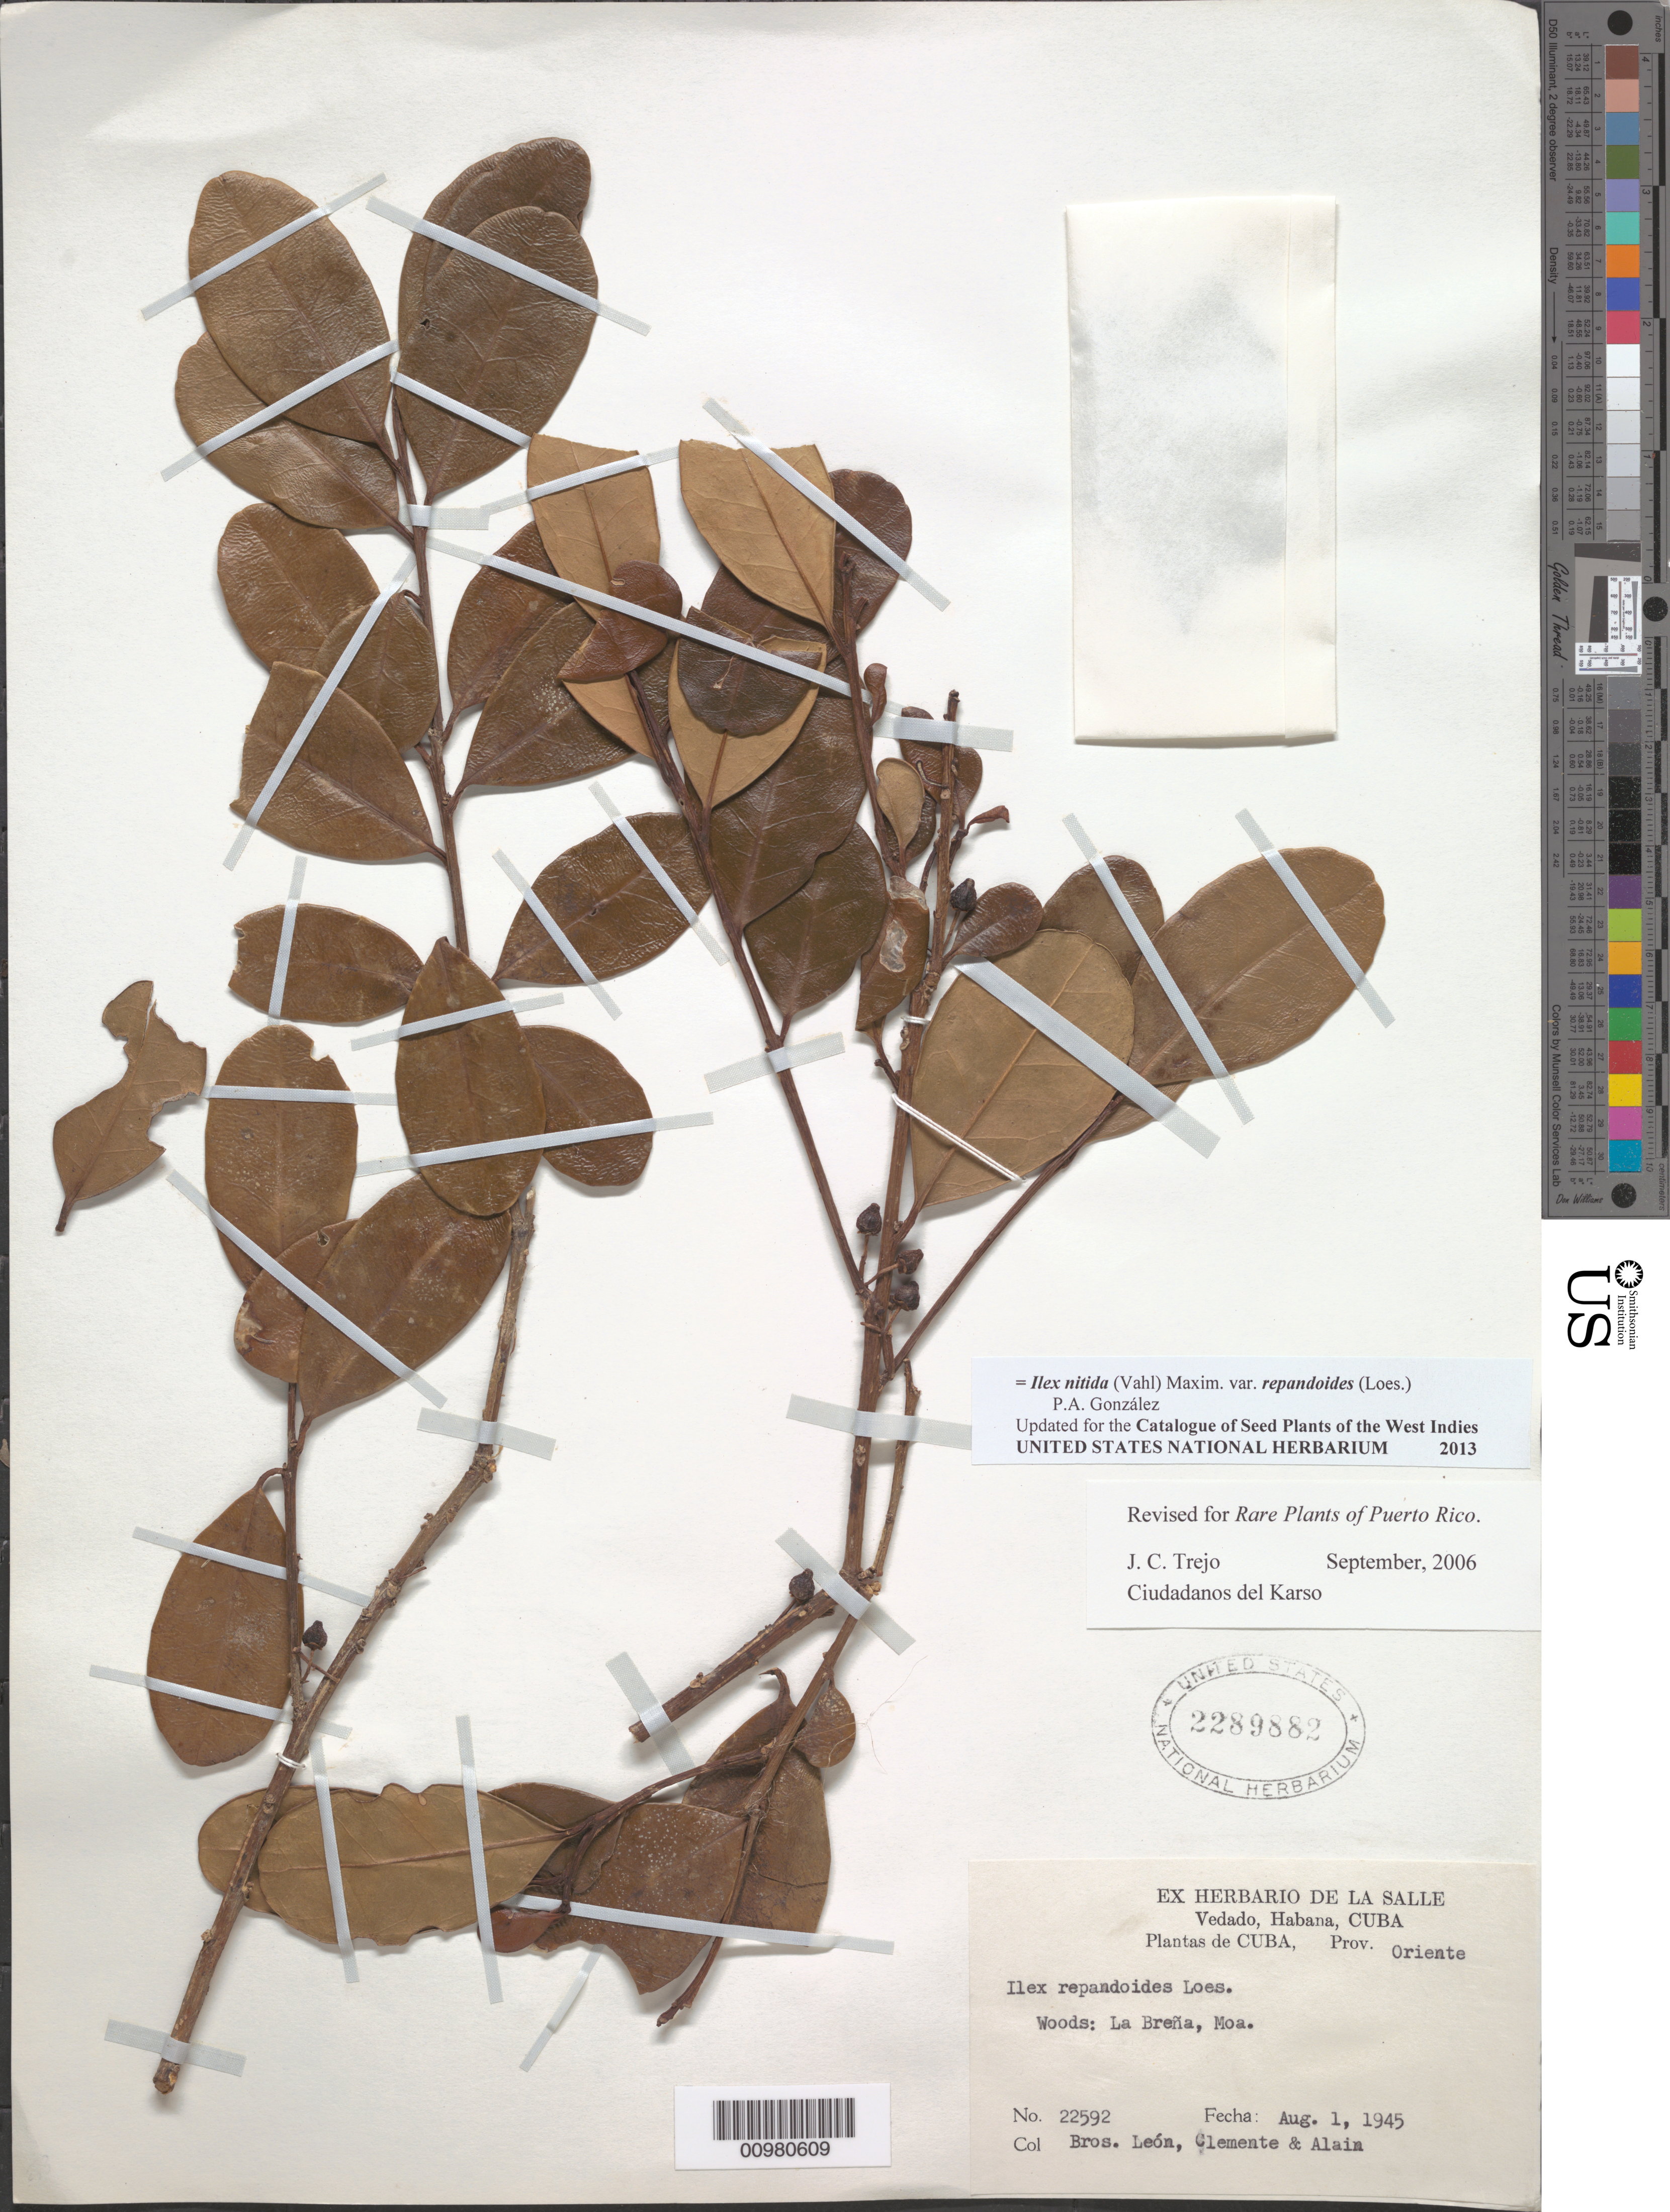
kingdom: Plantae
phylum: Tracheophyta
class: Magnoliopsida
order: Aquifoliales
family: Aquifoliaceae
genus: Ilex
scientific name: Ilex nitida var. repandoides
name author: (Loes.) P. A. González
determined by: Trejo-Torres, J. C.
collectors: Bro. León, Bro. Clemente & A. H. Liogier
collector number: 22592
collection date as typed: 01 Aug 1945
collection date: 1945-08-10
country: Cuba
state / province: Holguín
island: Cuba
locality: La Breña, Moa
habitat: Woods.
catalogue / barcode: US 2289882